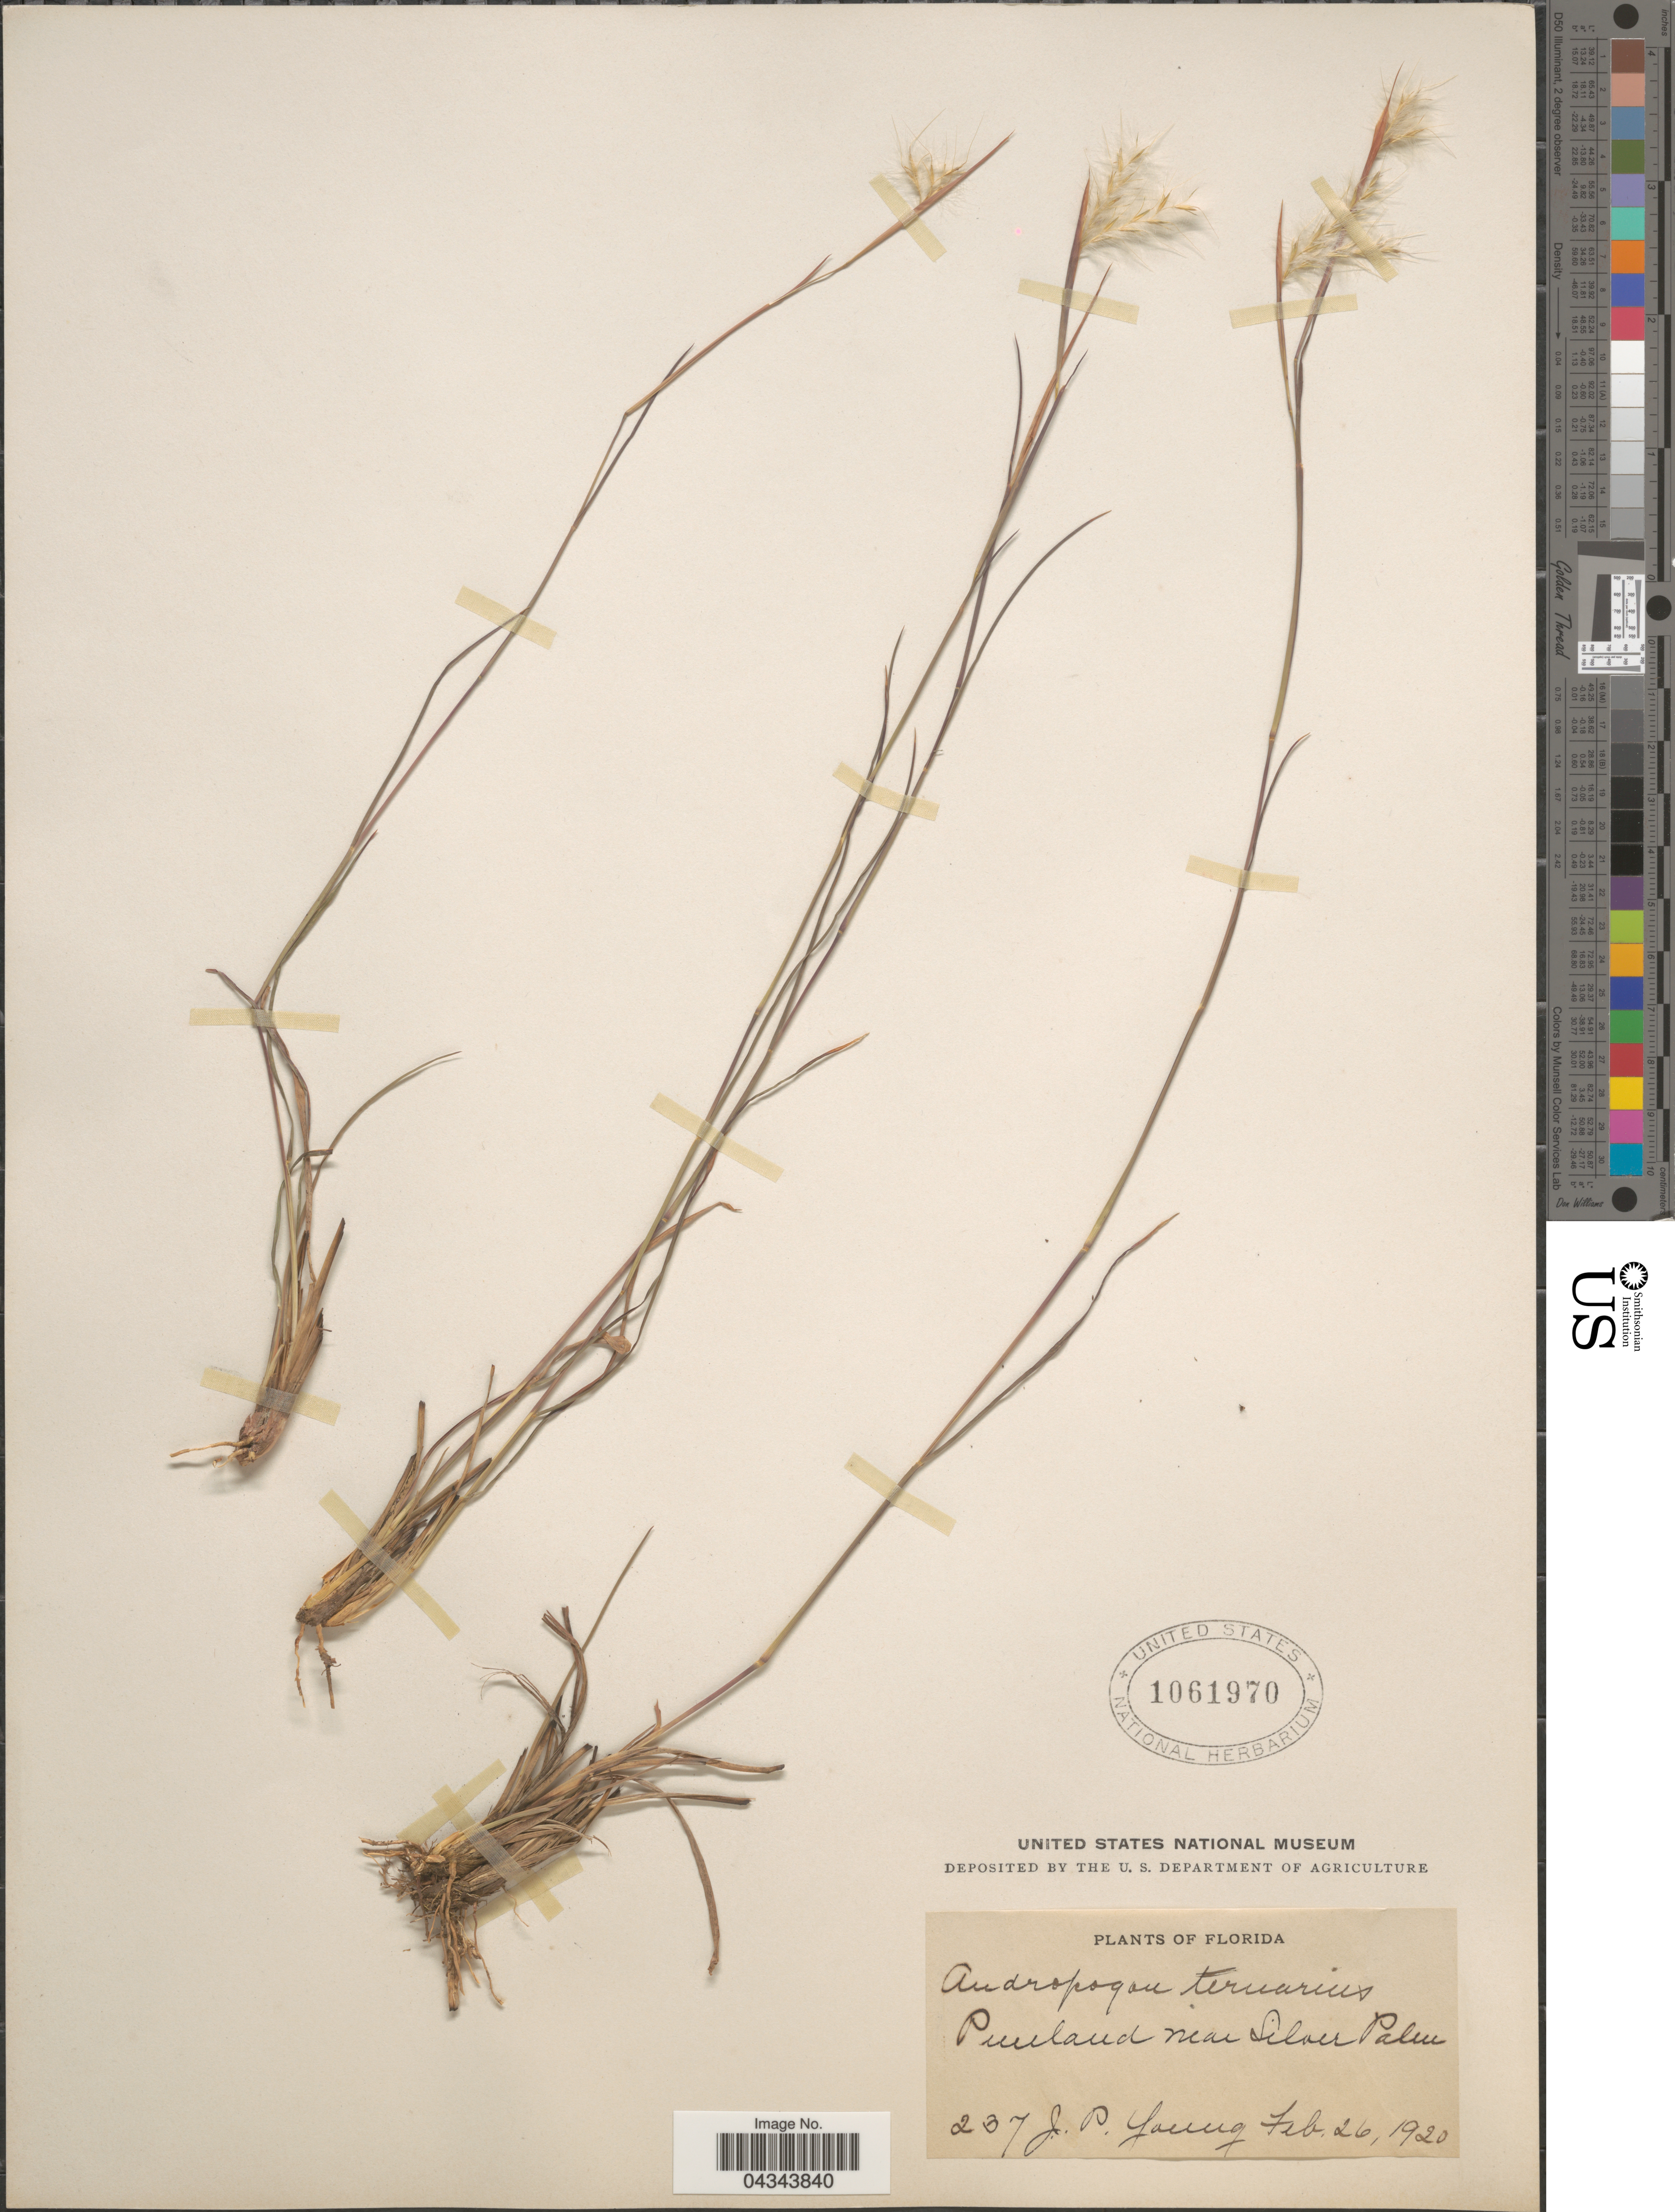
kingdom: Plantae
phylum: Tracheophyta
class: Liliopsida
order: Poales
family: Poaceae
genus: Andropogon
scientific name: Andropogon ternarius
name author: Michx.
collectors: J. P. Young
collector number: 237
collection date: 1920-02-26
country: United States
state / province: Florida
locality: Pineland near Silver Palm.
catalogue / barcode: US 1061970